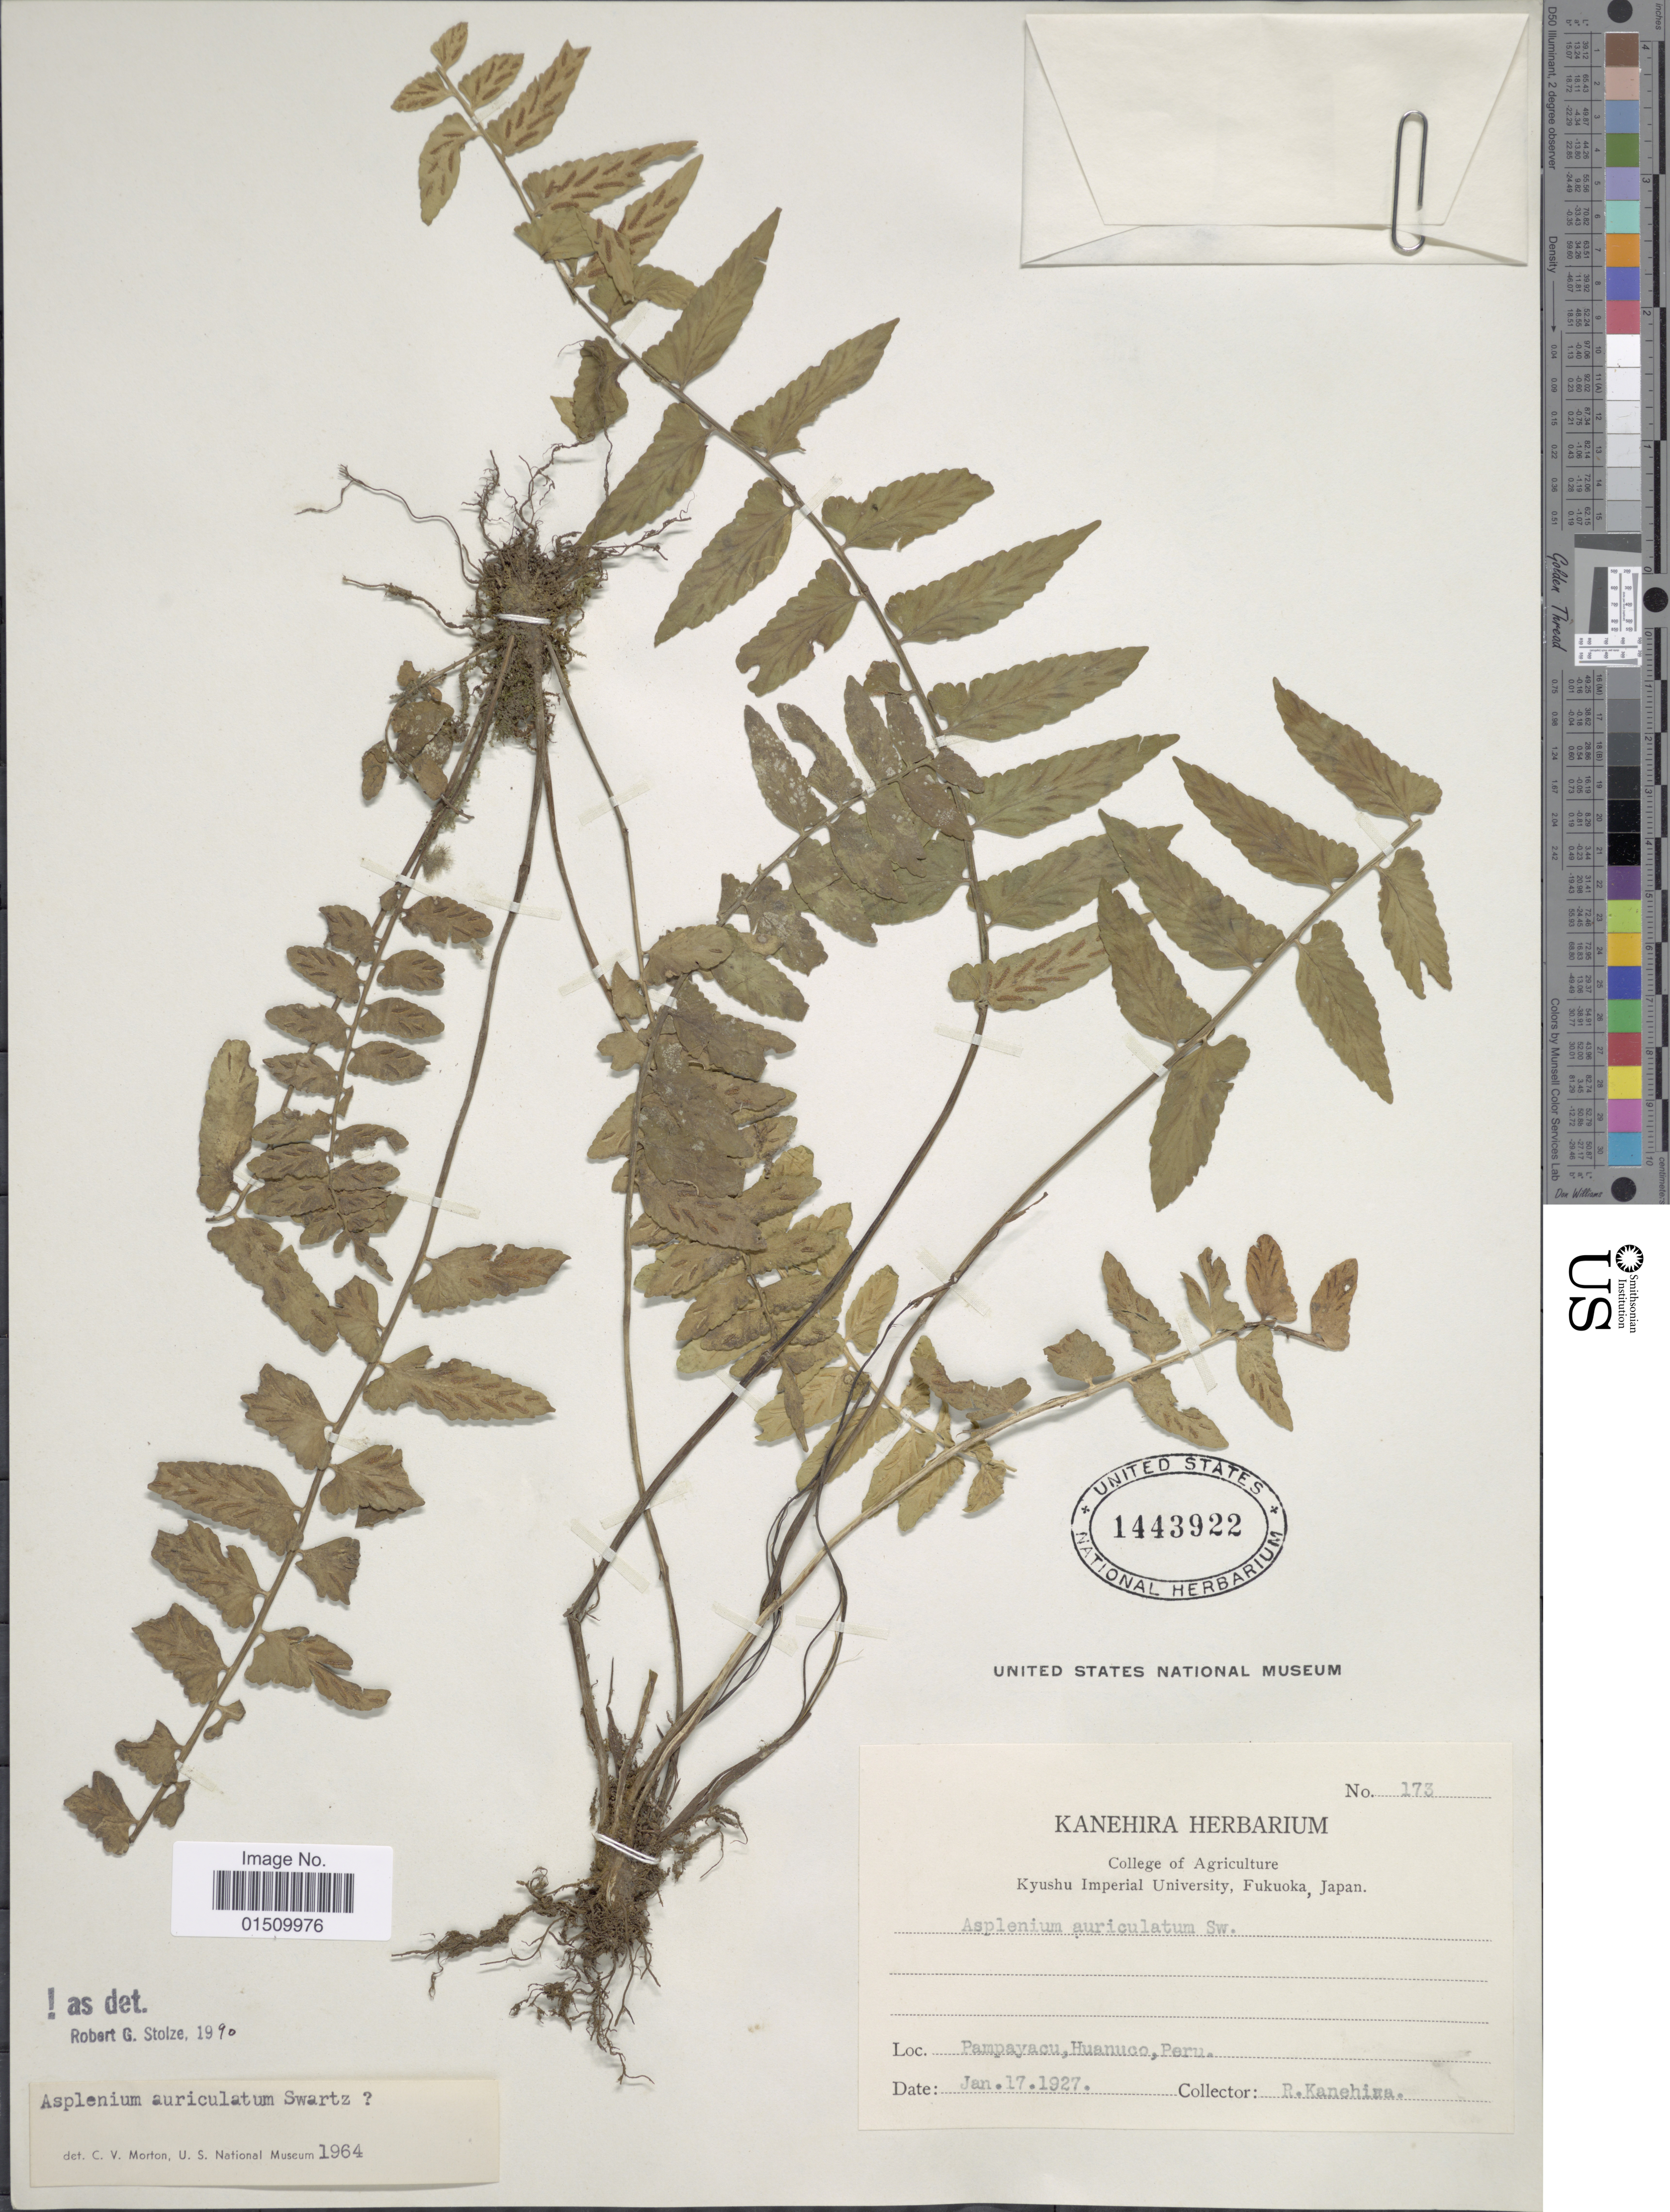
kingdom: Plantae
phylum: Tracheophyta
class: Polypodiopsida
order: Polypodiales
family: Aspleniaceae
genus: Asplenium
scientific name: Asplenium auriculatum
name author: Sw.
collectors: R. Kanehira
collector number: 173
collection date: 1927-01-17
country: Peru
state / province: Huánuco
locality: Peru, Pampayacu, Huanuco.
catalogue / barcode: US 1443922